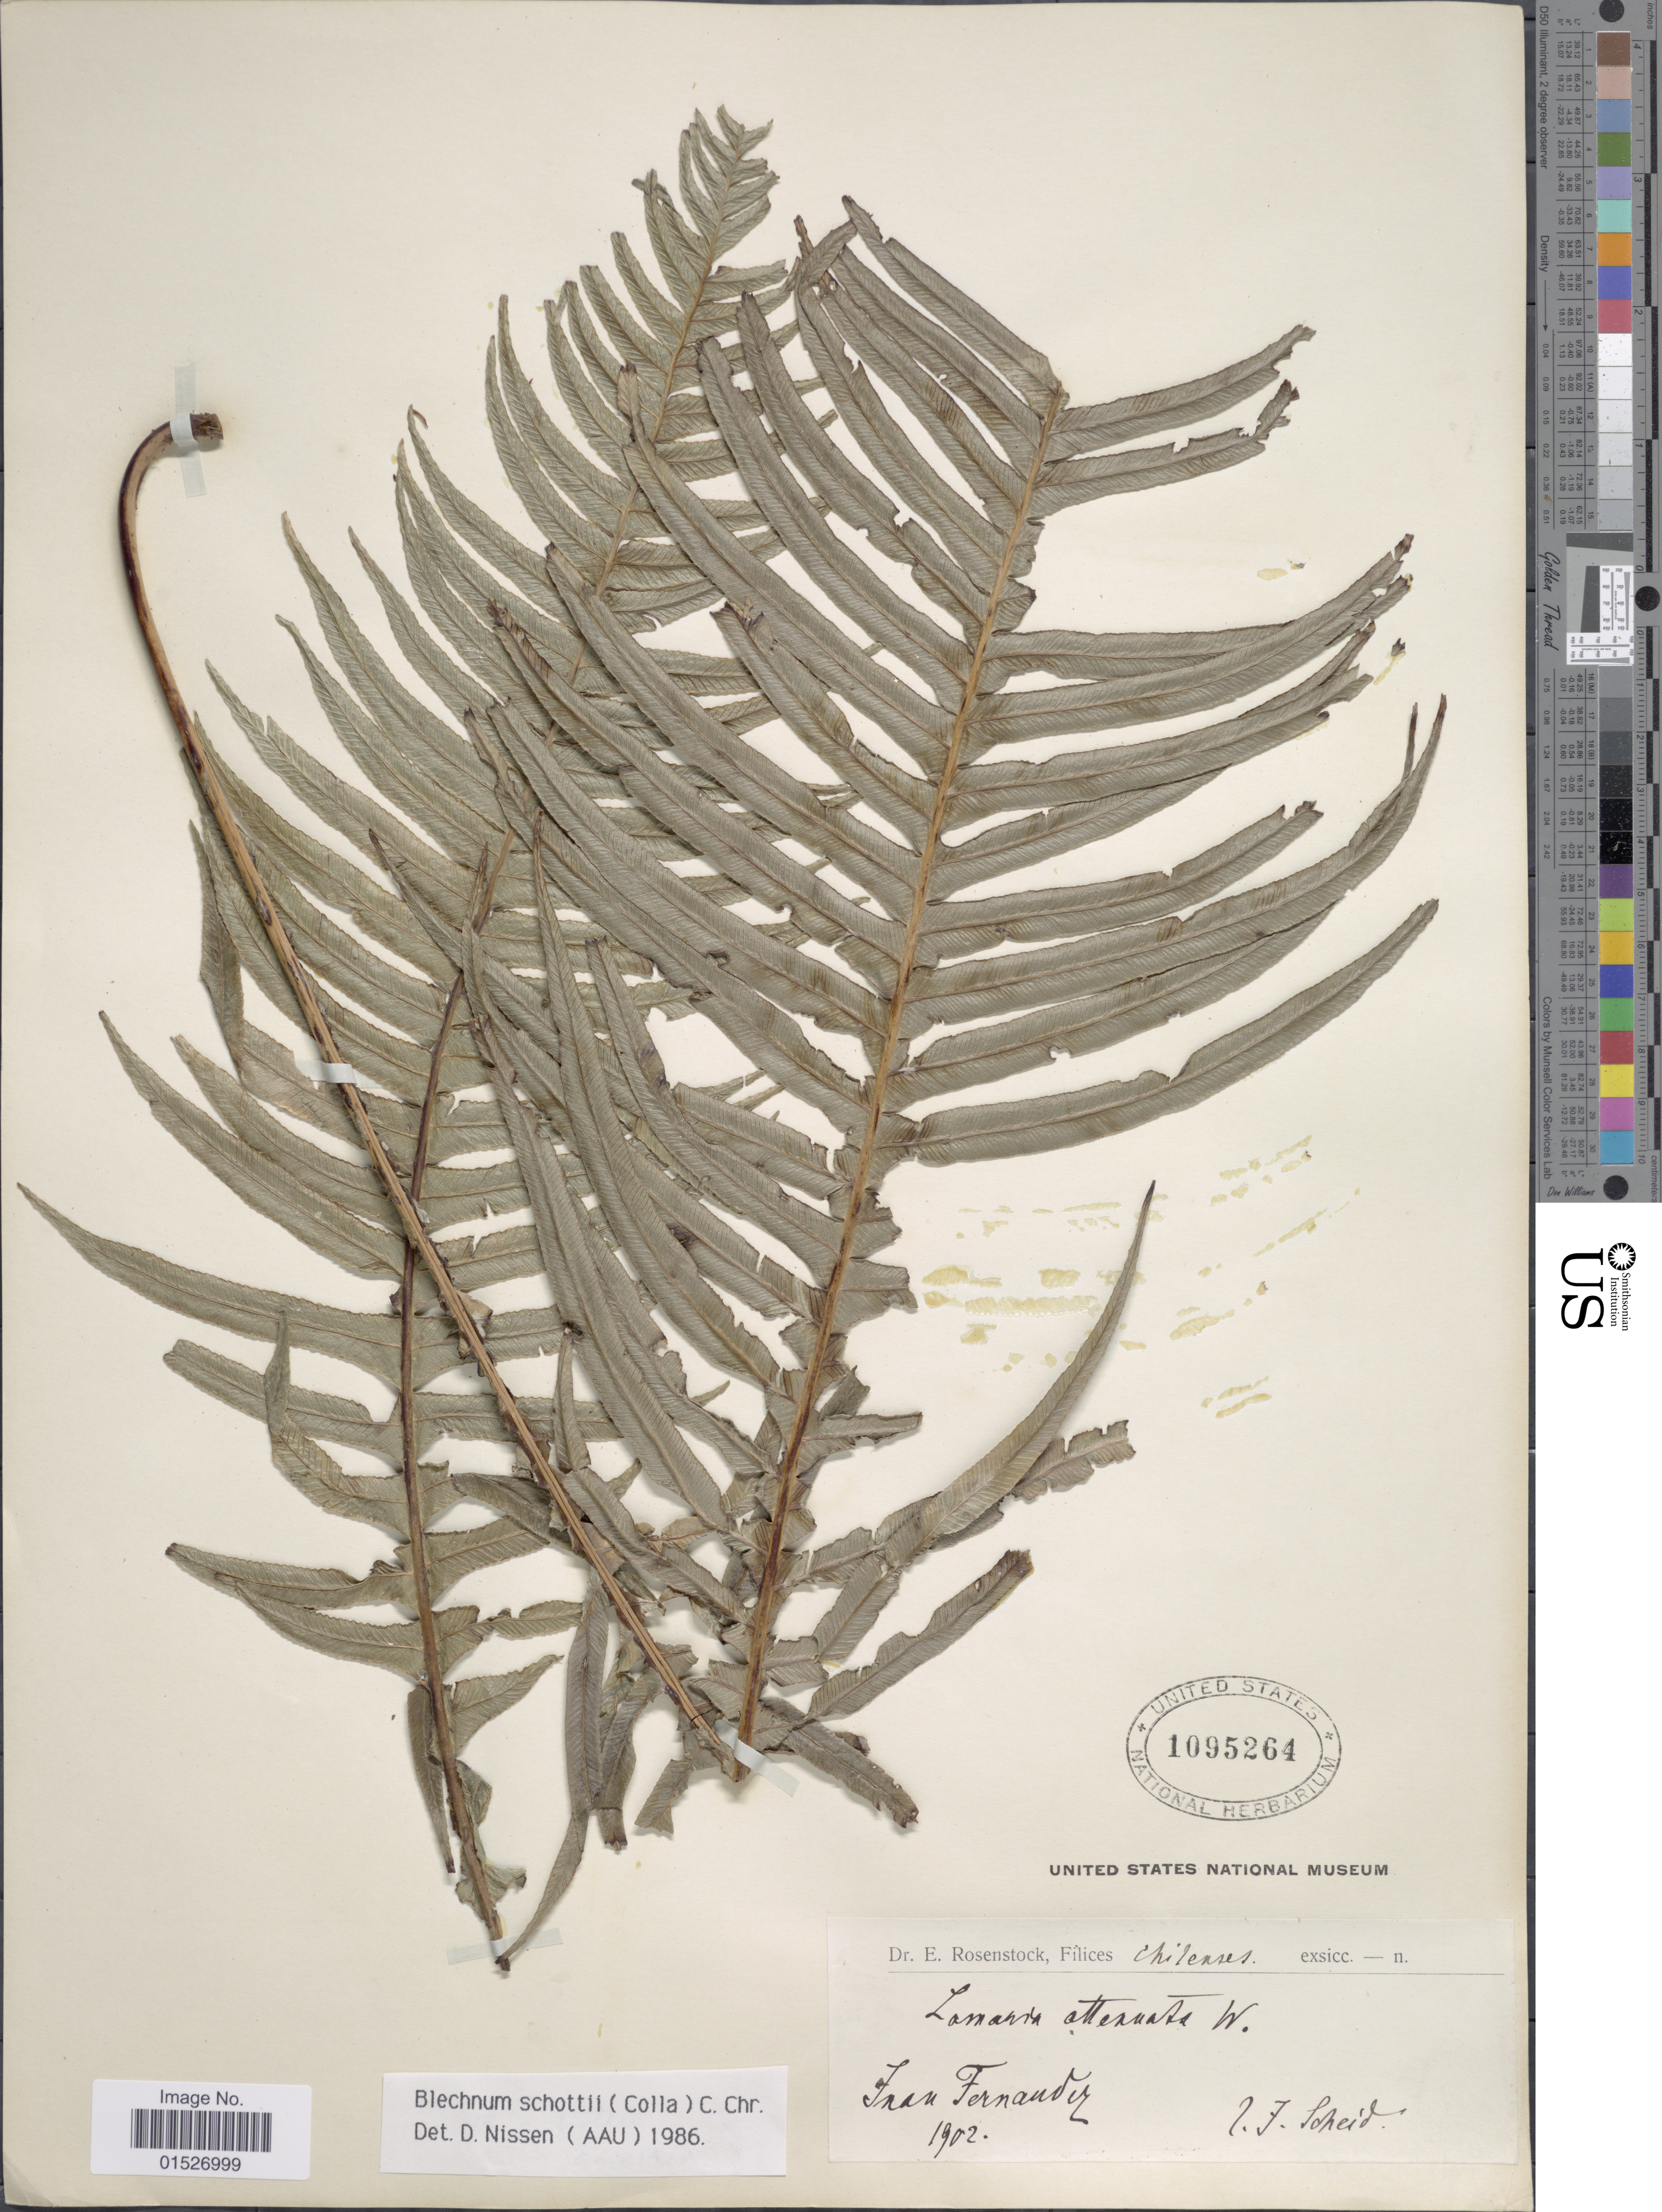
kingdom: Plantae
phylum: Tracheophyta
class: Polypodiopsida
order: Polypodiales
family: Blechnaceae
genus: Blechnum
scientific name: Blechnum schottii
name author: (Colla) C. Chr.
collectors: V. Scheid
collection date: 1902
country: Chile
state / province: Valparaíso (V)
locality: Juan Fernandez.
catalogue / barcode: US 1095264